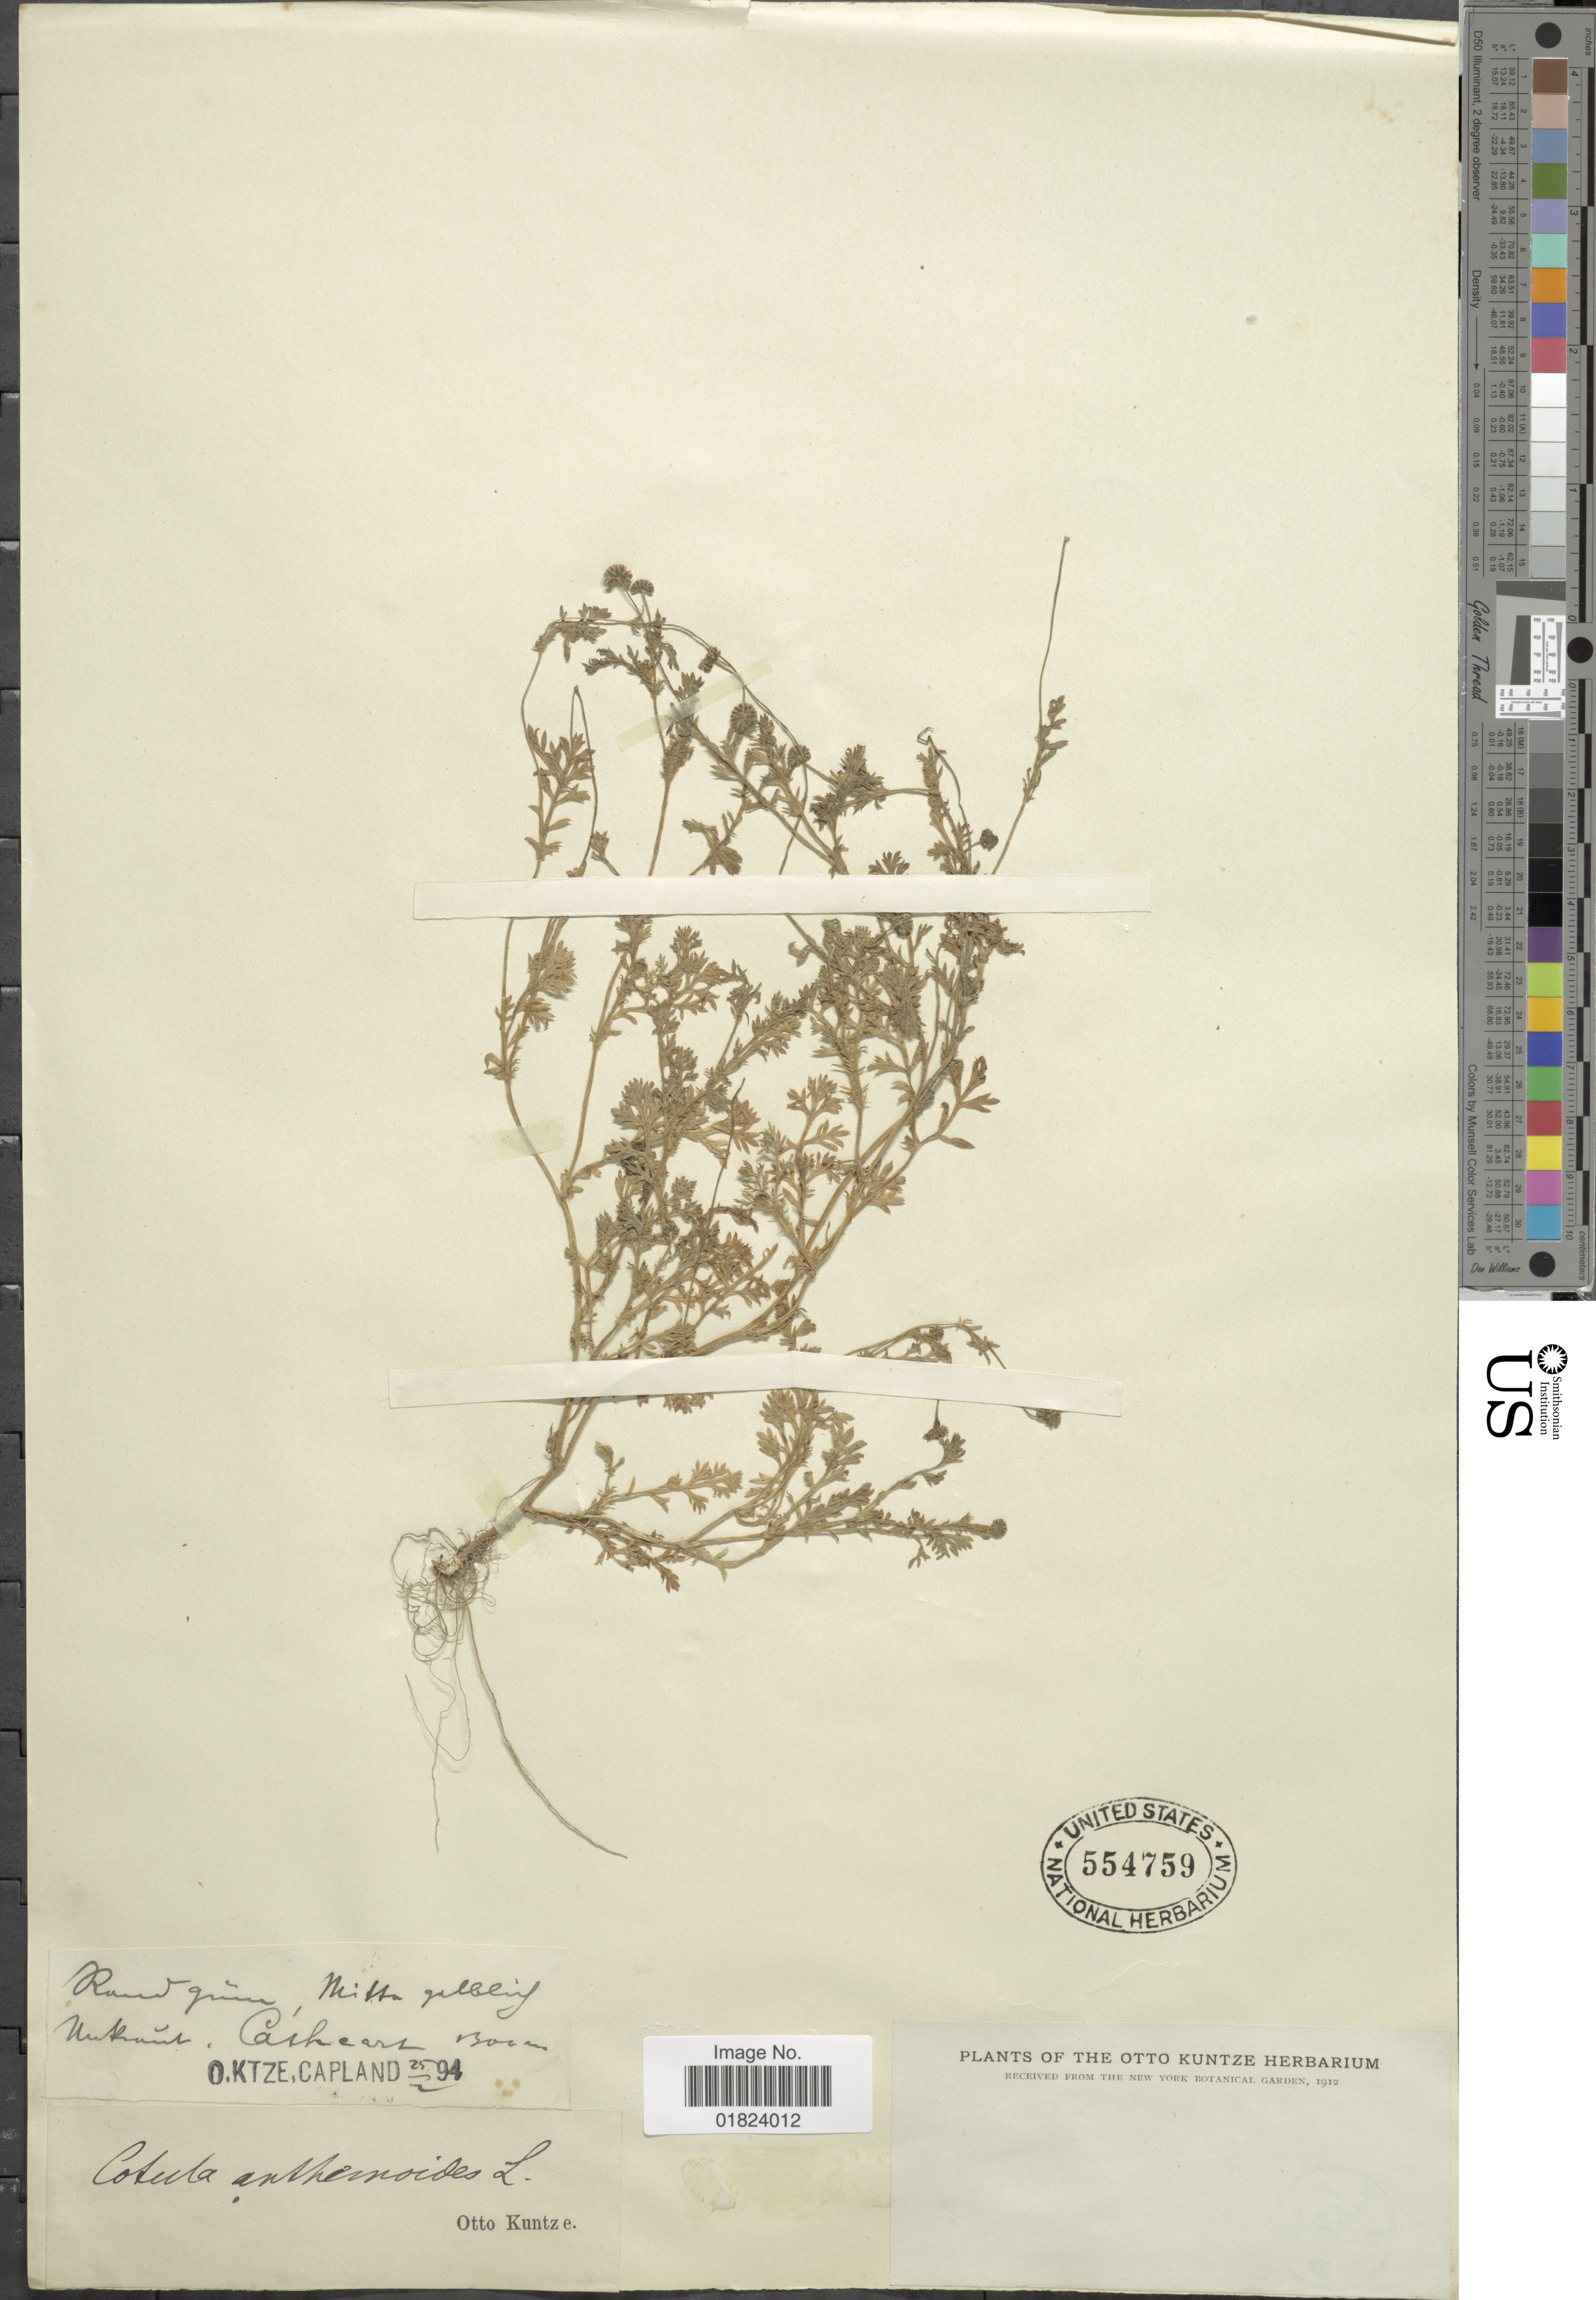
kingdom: Plantae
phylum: Tracheophyta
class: Magnoliopsida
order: Asterales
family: Asteraceae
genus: Cotula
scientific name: Cotula anthemoides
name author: L.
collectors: C.E.O. Kuntze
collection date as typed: Transcribed d/m/y: 25/2/94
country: South Africa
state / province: Eastern Cape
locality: Cathcart. Capland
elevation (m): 1300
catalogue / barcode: US 554759